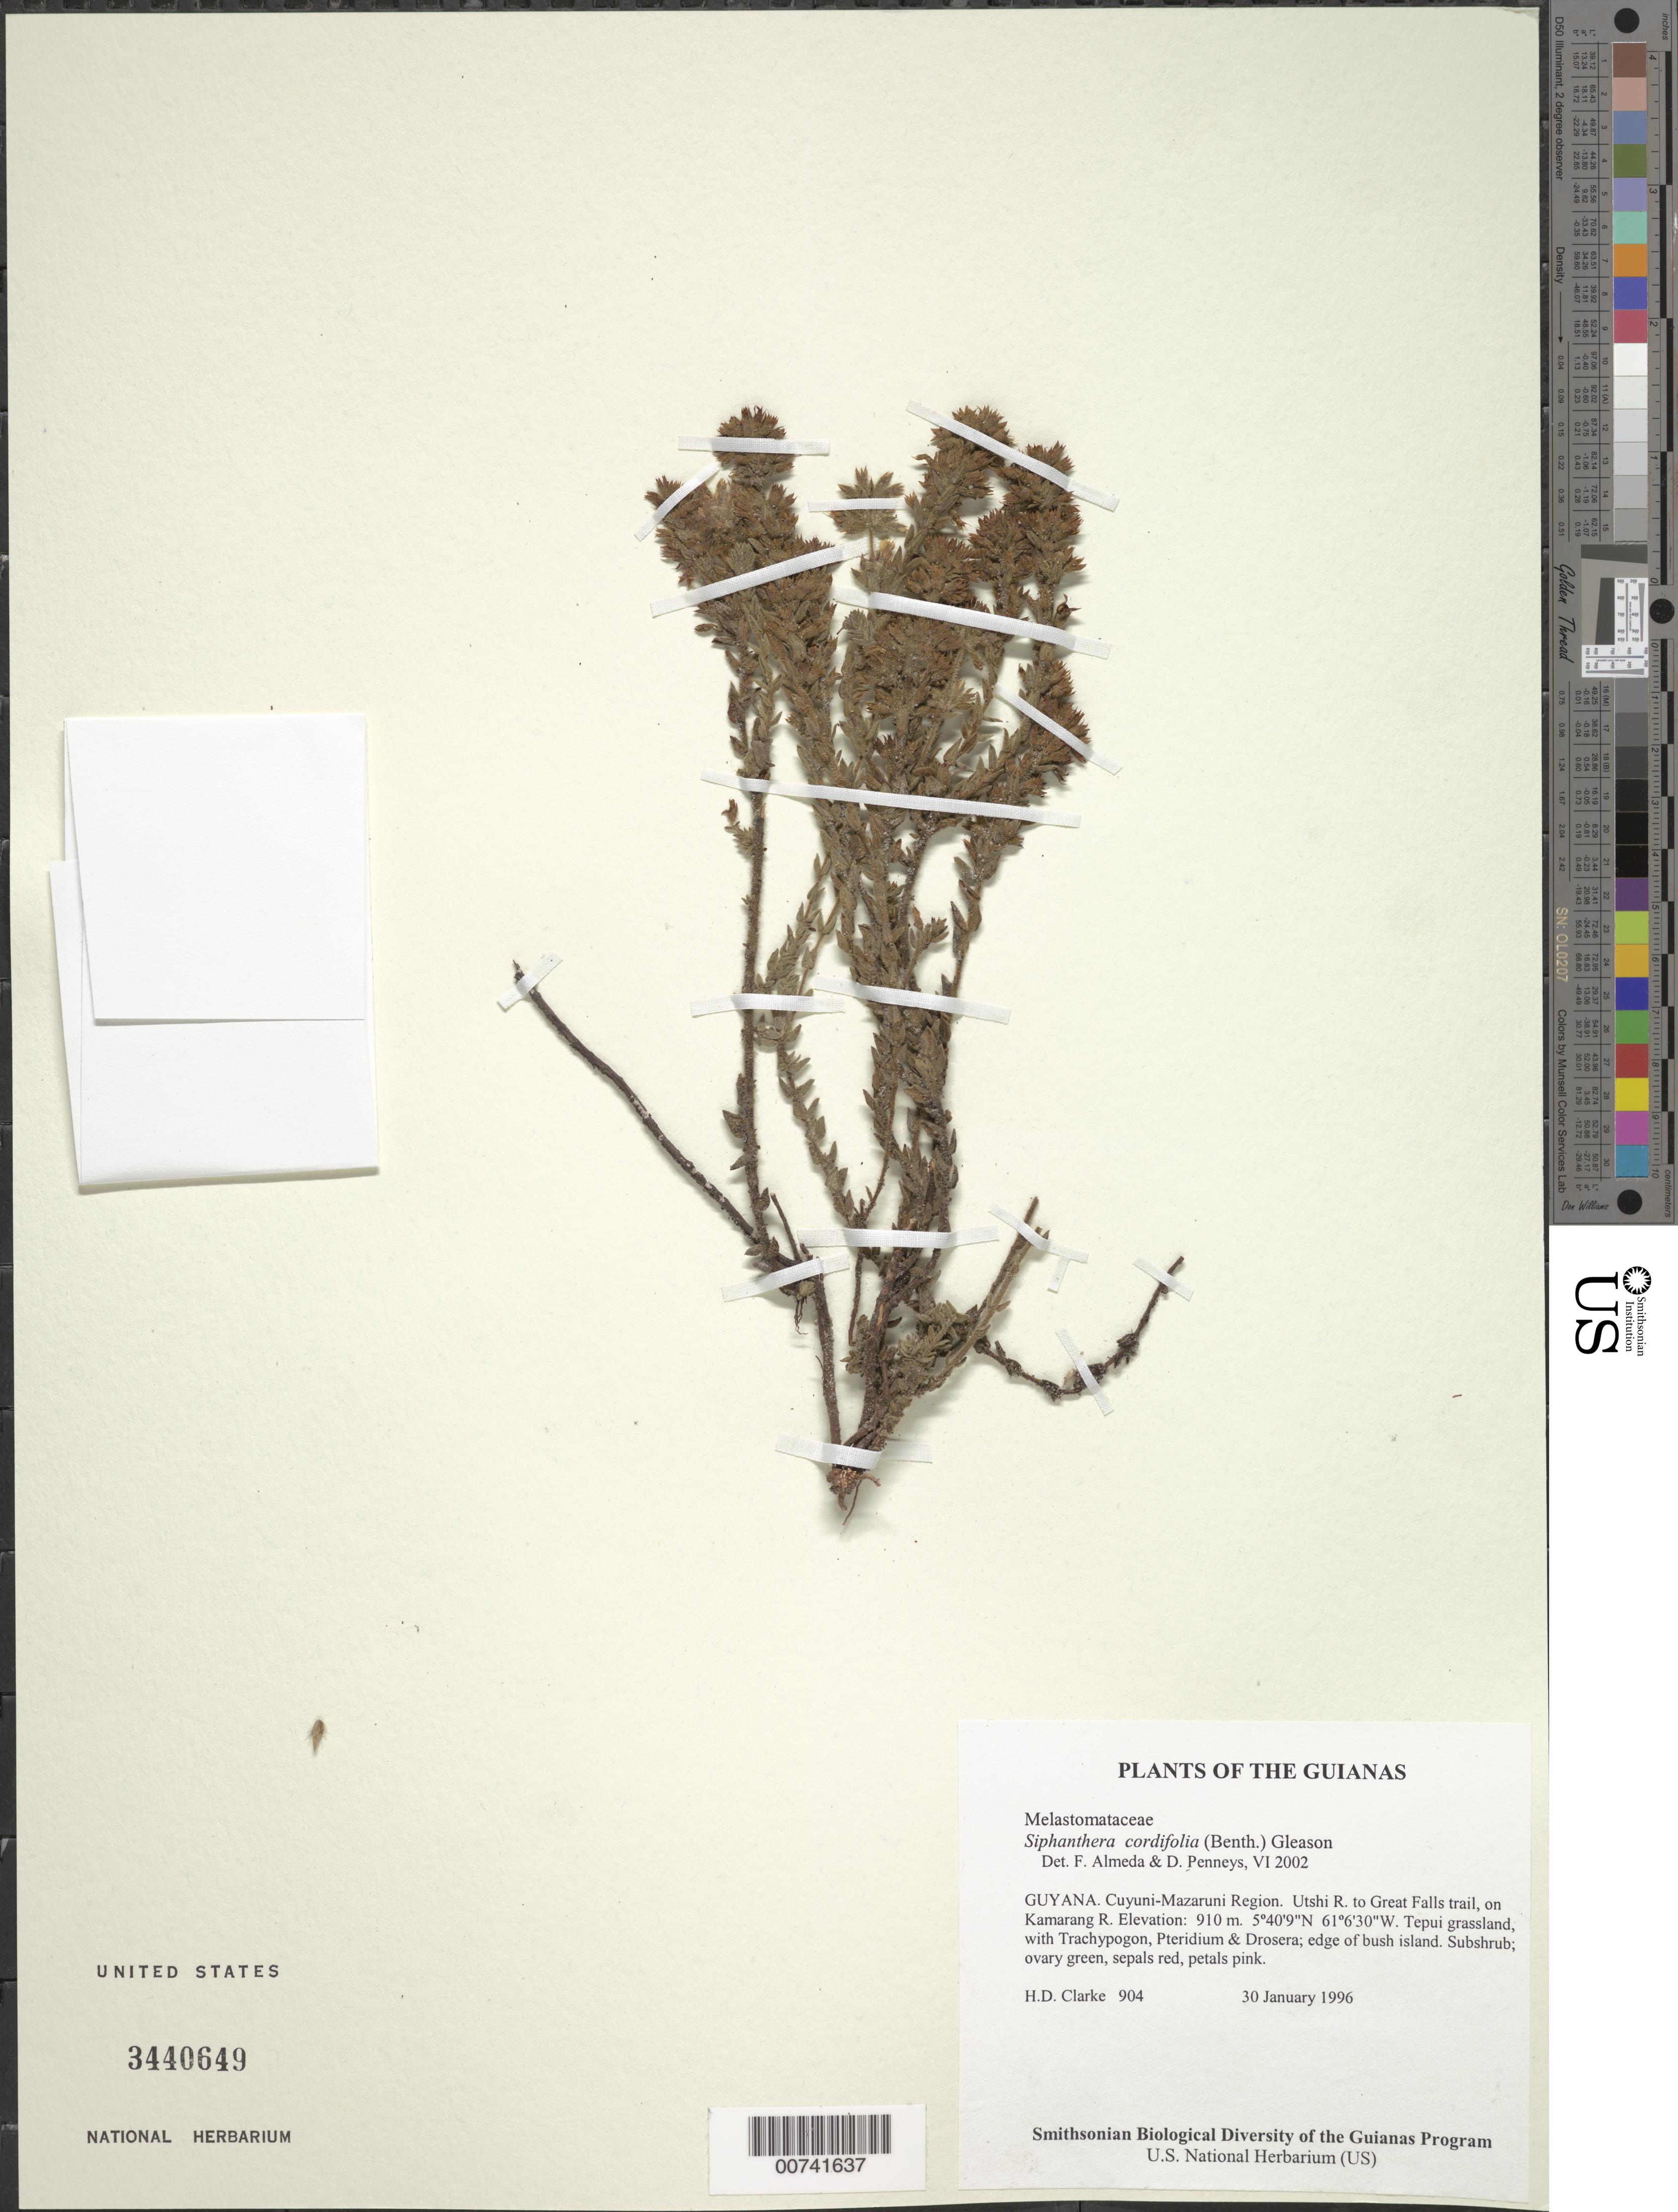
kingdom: Plantae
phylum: Tracheophyta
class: Magnoliopsida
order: Myrtales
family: Melastomataceae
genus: Siphanthera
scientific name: Siphanthera cordifolia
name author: (Benth.) Gleason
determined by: Almeda, F.; Penneys, D. S.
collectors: H. D. Clarke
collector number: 904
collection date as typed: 30 January 1996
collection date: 1996-01-30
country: Guyana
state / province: Cuyuni-Mazaruni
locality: Utshi R. to Great Falls trail, on Kamarang R.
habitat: Tepui grassland, with Trachypogon, Pteridium & Drosera; edge of bush island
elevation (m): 910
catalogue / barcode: US 3440649